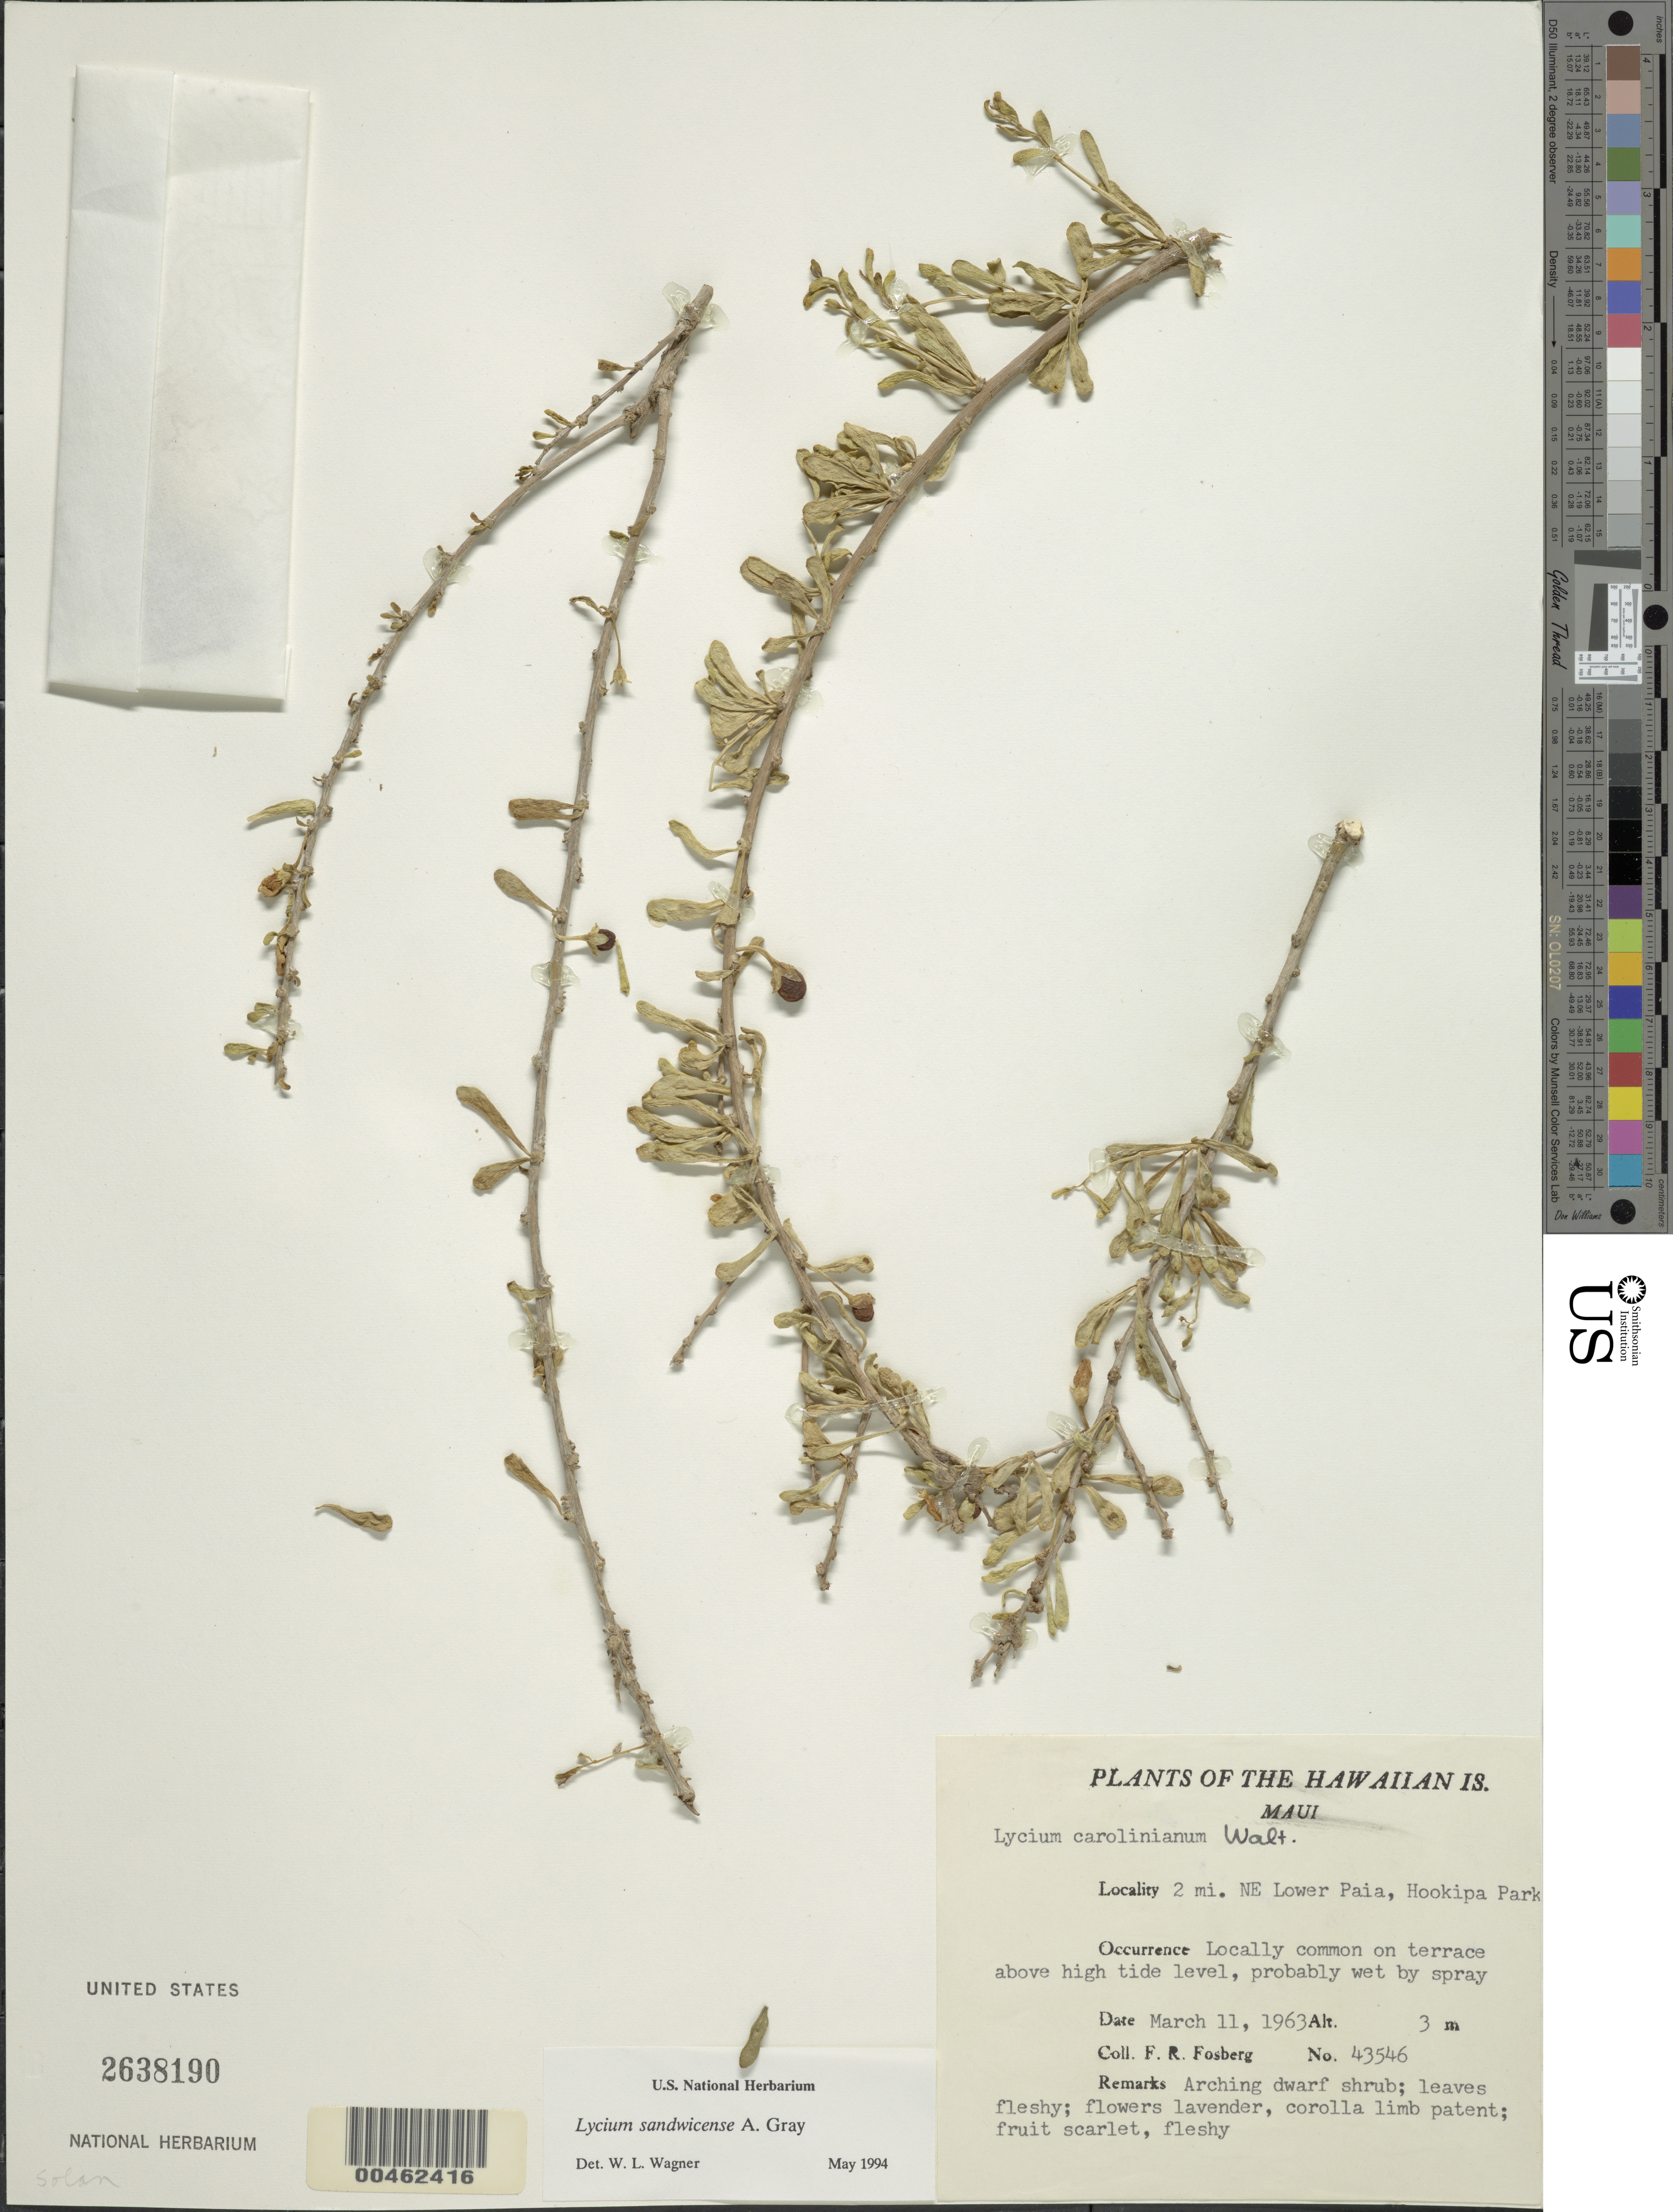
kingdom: Plantae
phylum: Tracheophyta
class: Magnoliopsida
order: Solanales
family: Solanaceae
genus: Lycium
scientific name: Lycium carolinianum var. sandwicense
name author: (A. Gray) C.L. Hitchc.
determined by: Wagner, W. L., (BOT), Smithsonian Institution - National Museum of Natural History (UNITED STATES)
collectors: F. R. Fosberg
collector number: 43546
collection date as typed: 11 Mar 1963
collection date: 1963-03-11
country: United States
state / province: Hawaii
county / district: Maui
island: Maui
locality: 2 mi NE Lower Paia, Hookipa Park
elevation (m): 3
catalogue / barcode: US 2638190